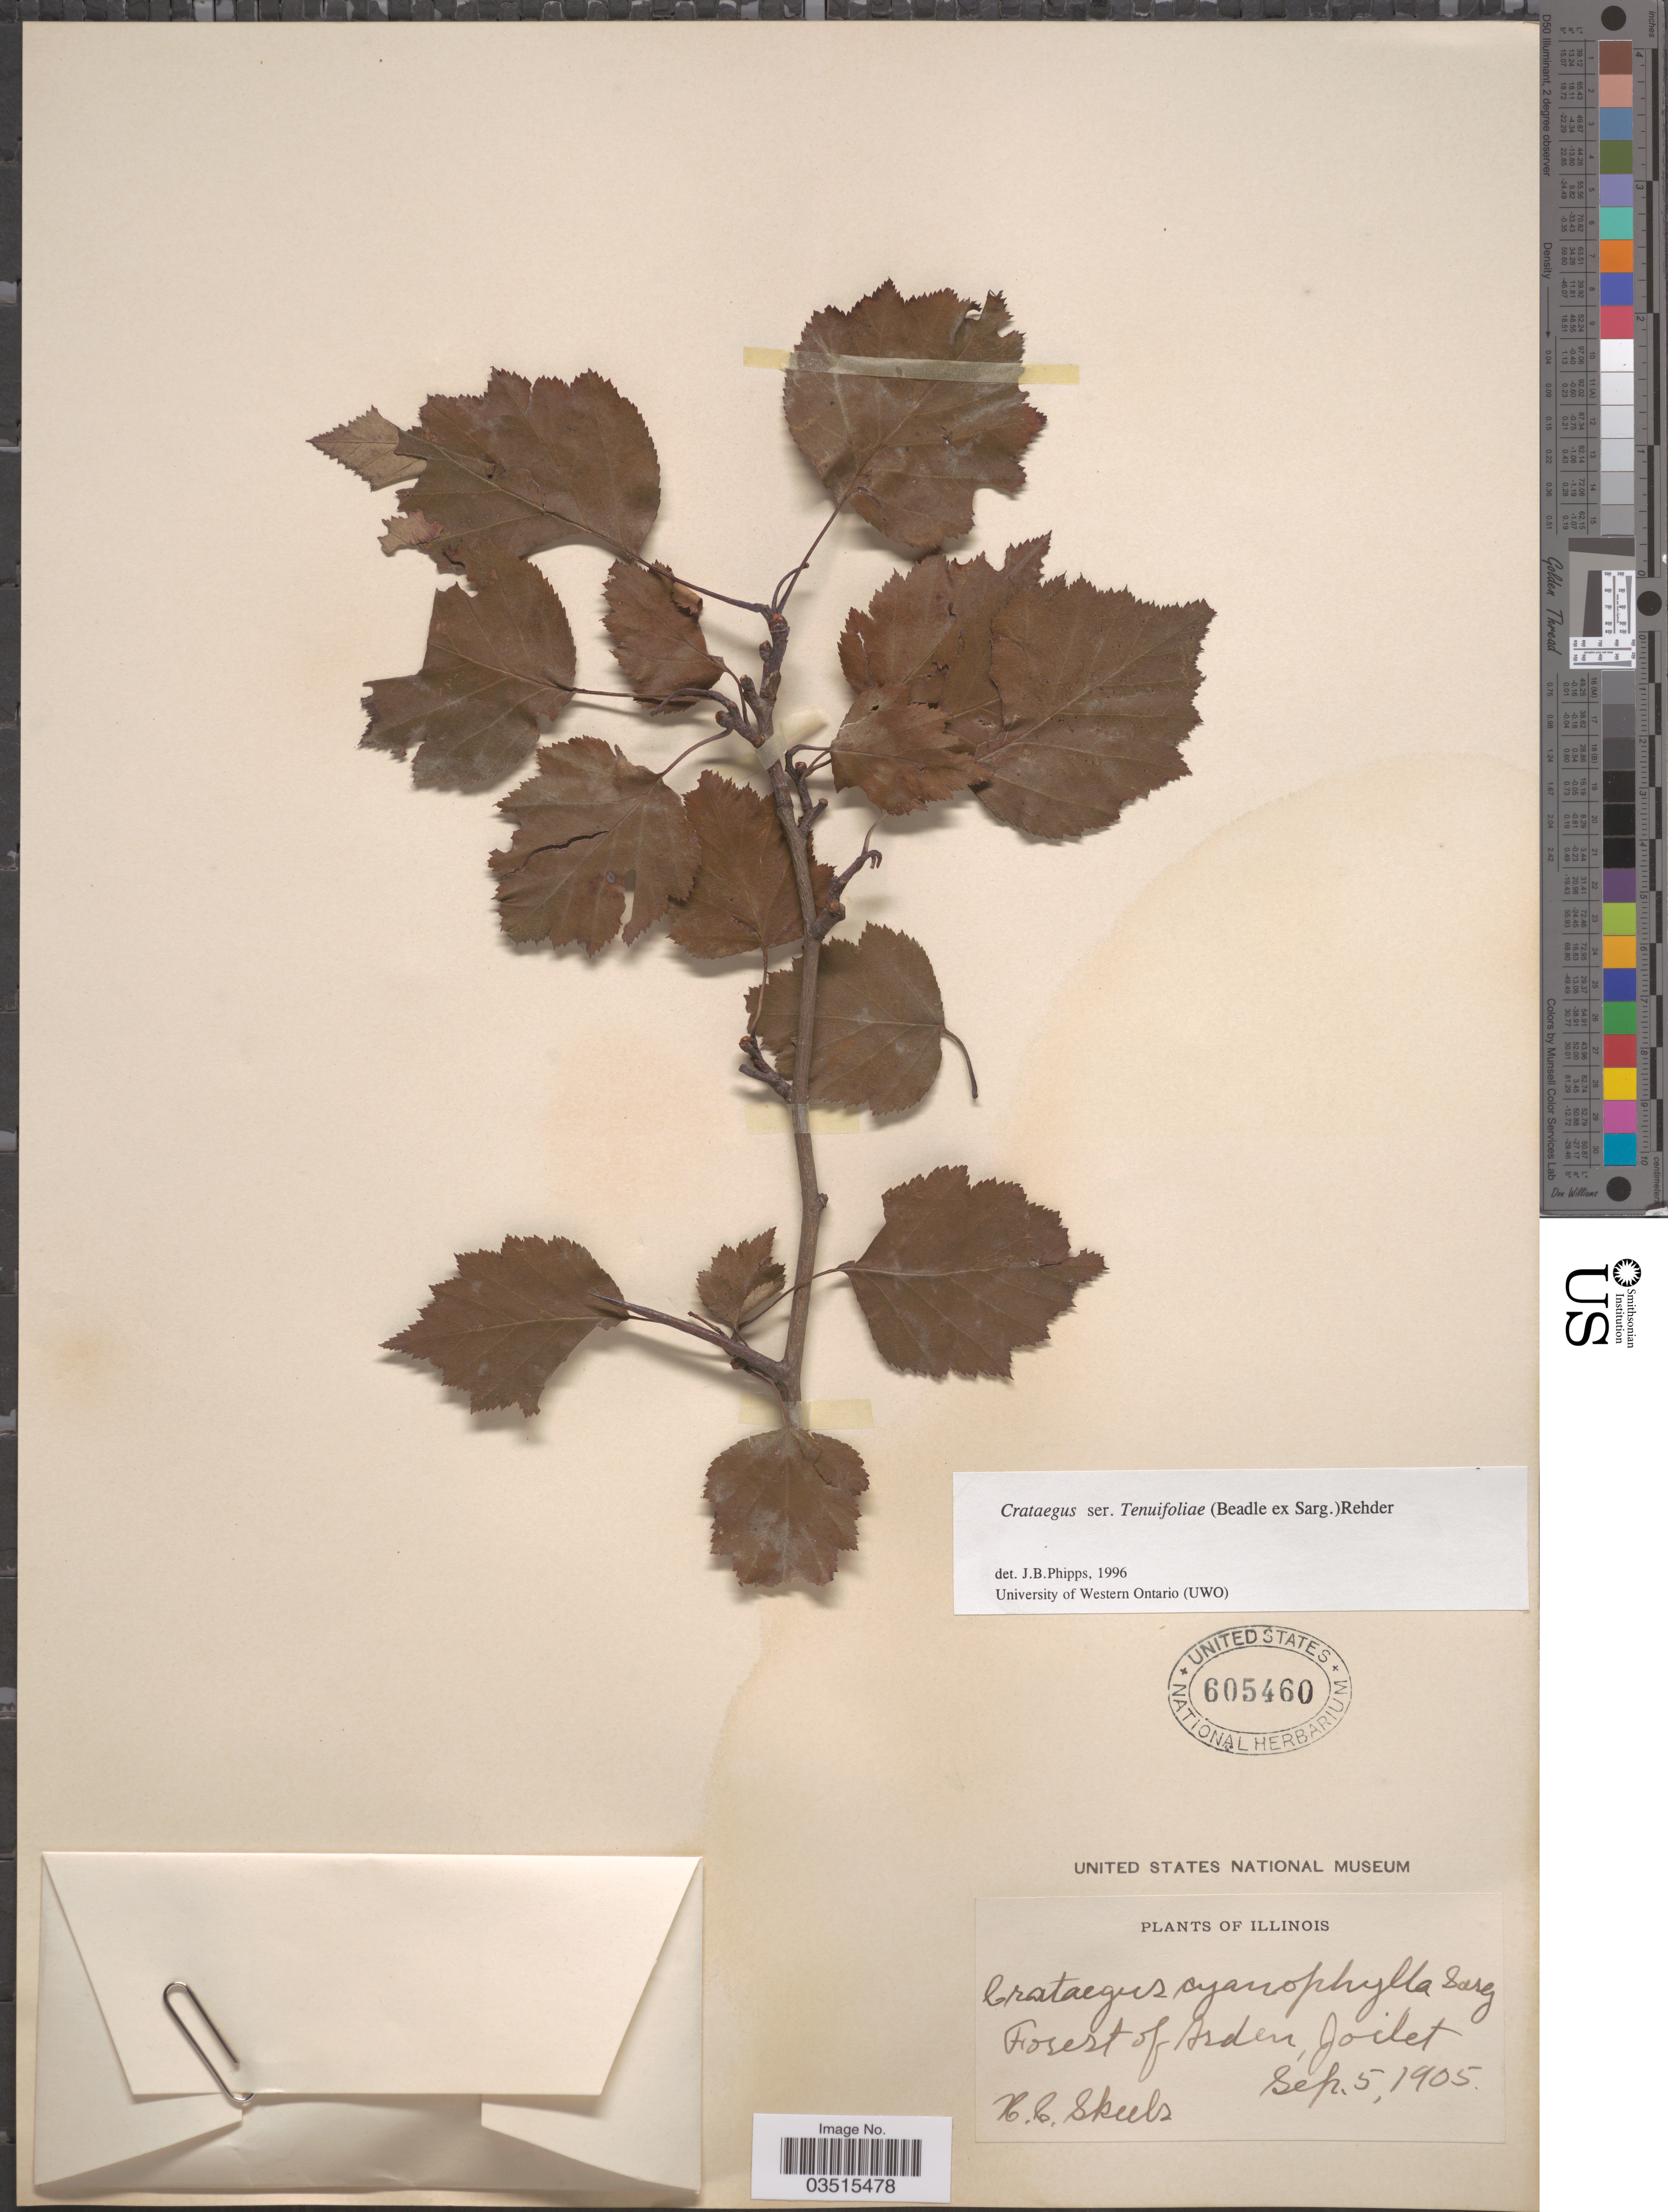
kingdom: Plantae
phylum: Tracheophyta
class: Magnoliopsida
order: Rosales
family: Rosaceae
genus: Crataegus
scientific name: Crataegus macrosperma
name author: Ashe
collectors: H. Skeels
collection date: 1905-09-05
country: United States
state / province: Illinois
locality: Forest of Arden, Joliet.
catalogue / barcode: US 605460